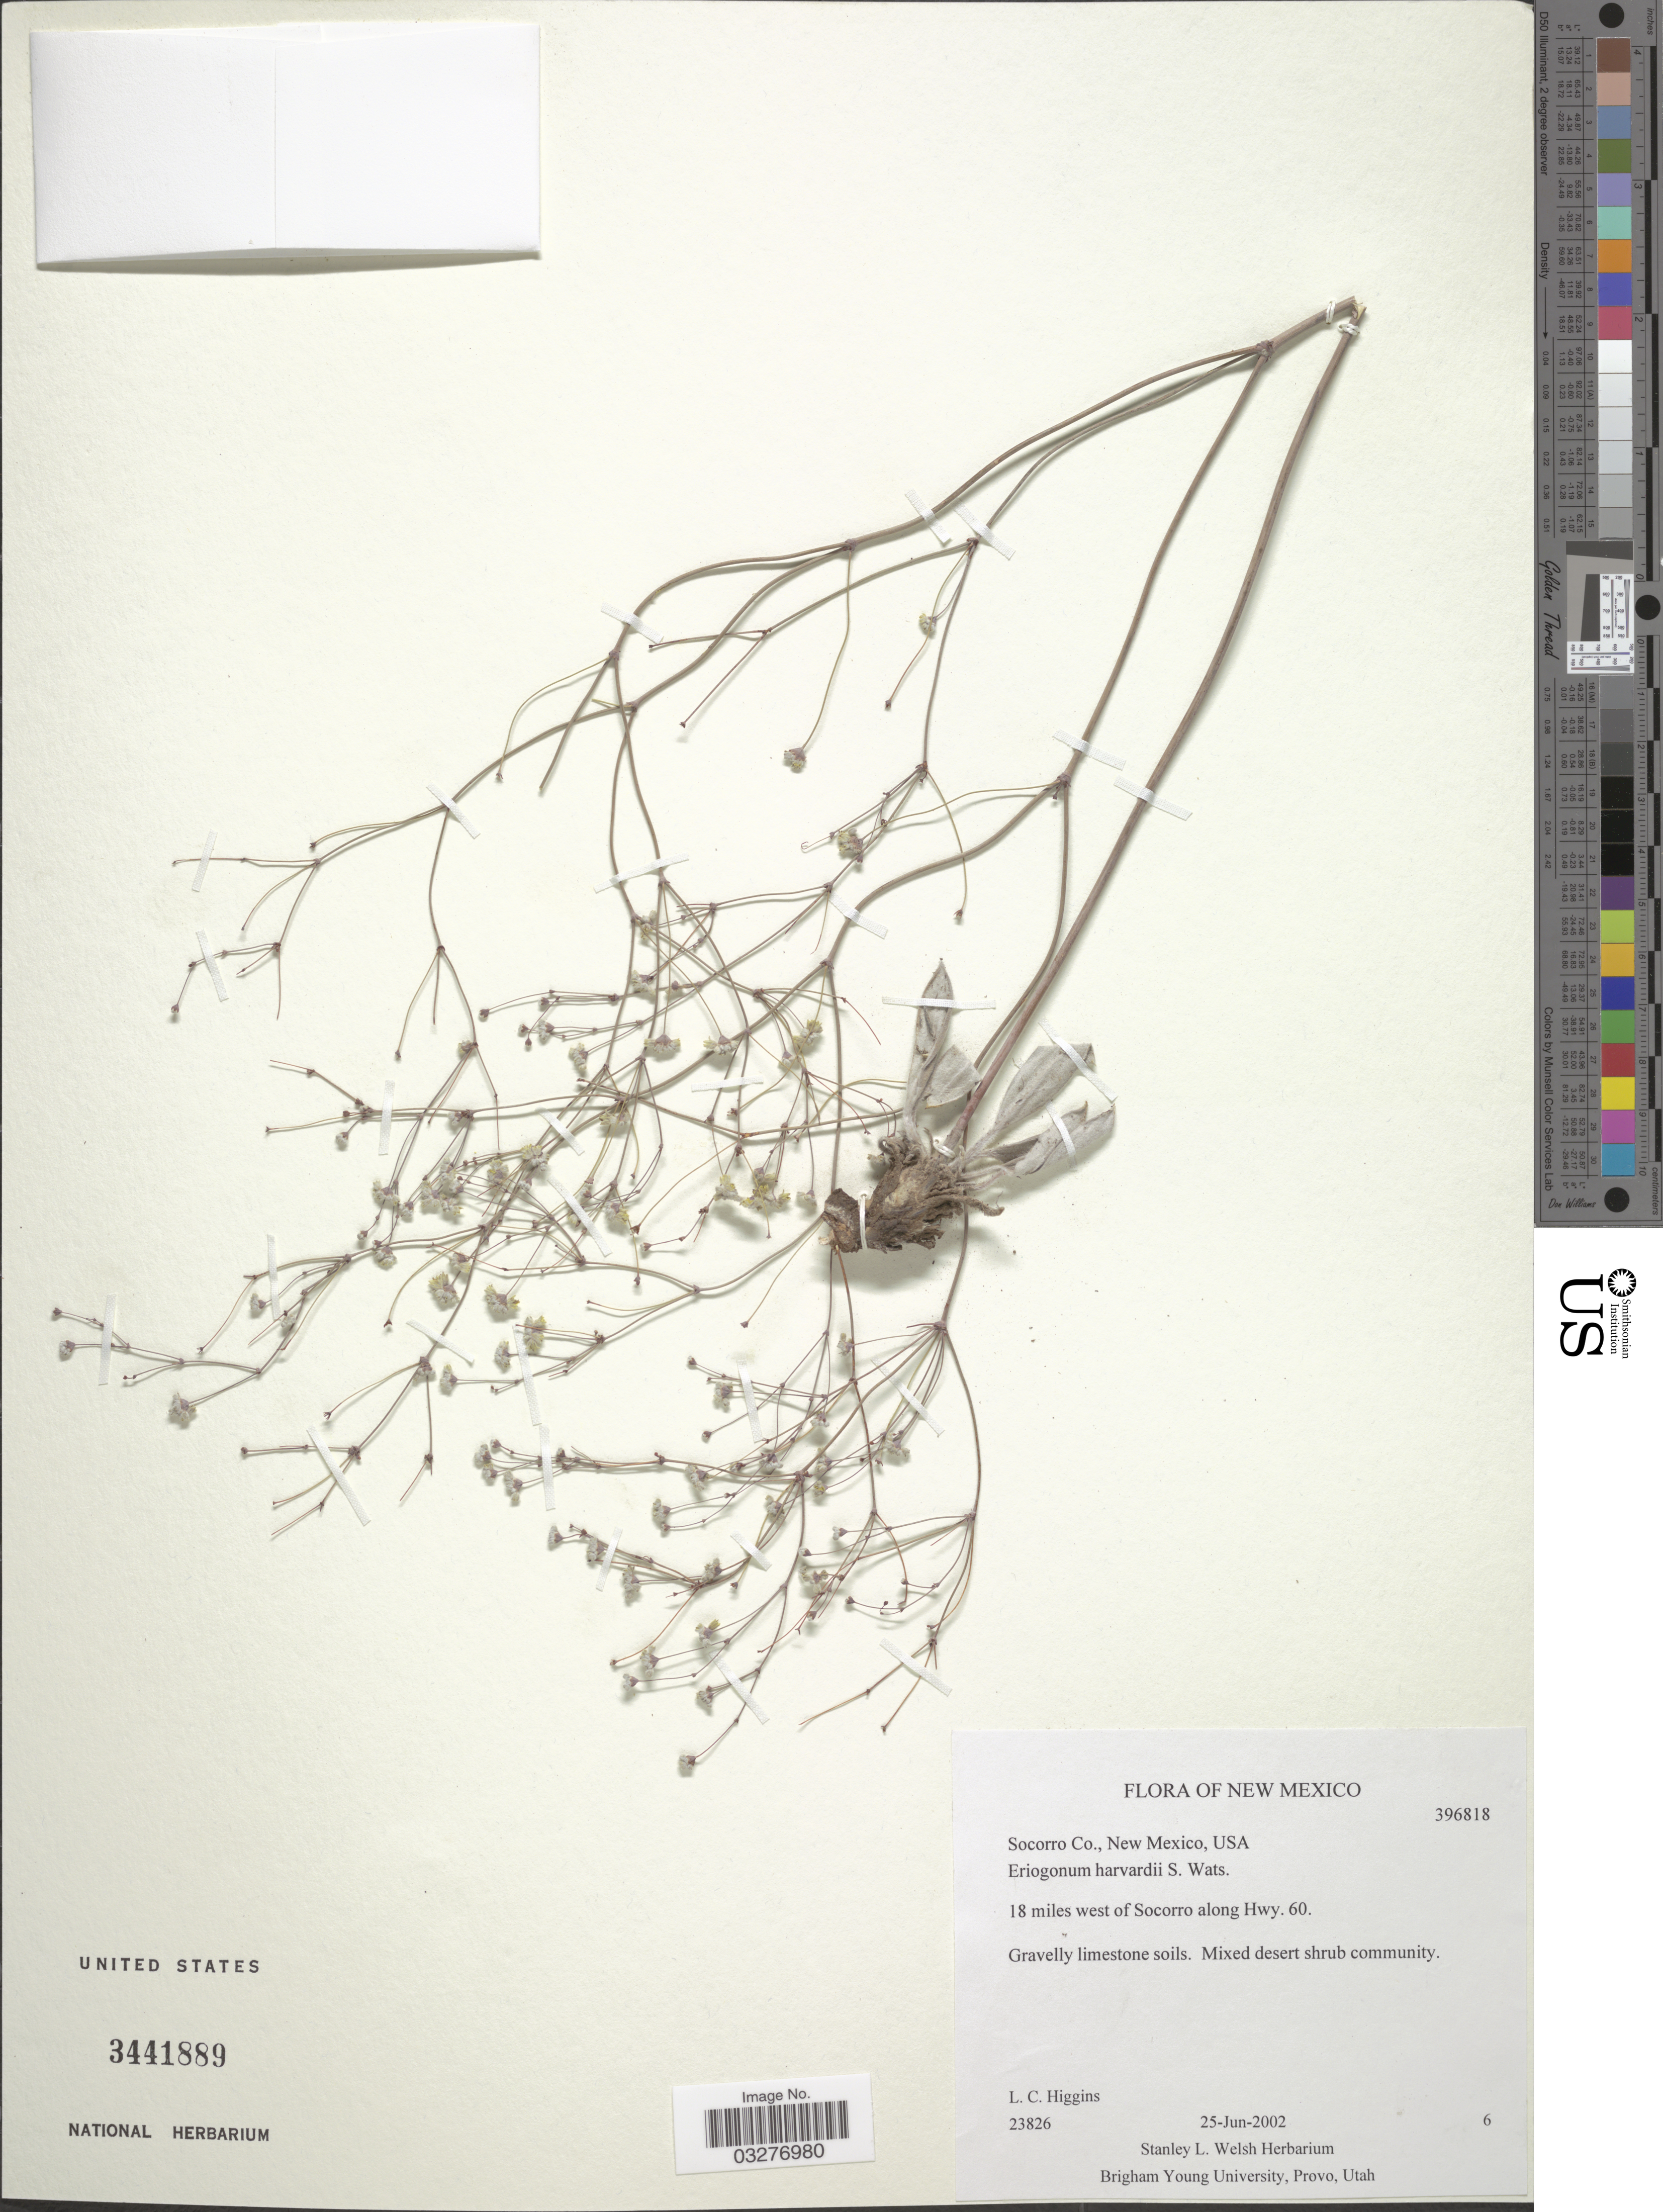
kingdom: Plantae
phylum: Tracheophyta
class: Magnoliopsida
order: Caryophyllales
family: Polygonaceae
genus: Eriogonum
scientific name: Eriogonum havardii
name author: S. Watson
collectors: L. Higgins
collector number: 23826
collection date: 2002-06-25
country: United States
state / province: New Mexico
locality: Socorro Co., 18 miles west of Socorro along Hwy. 60.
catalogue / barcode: US 3441889